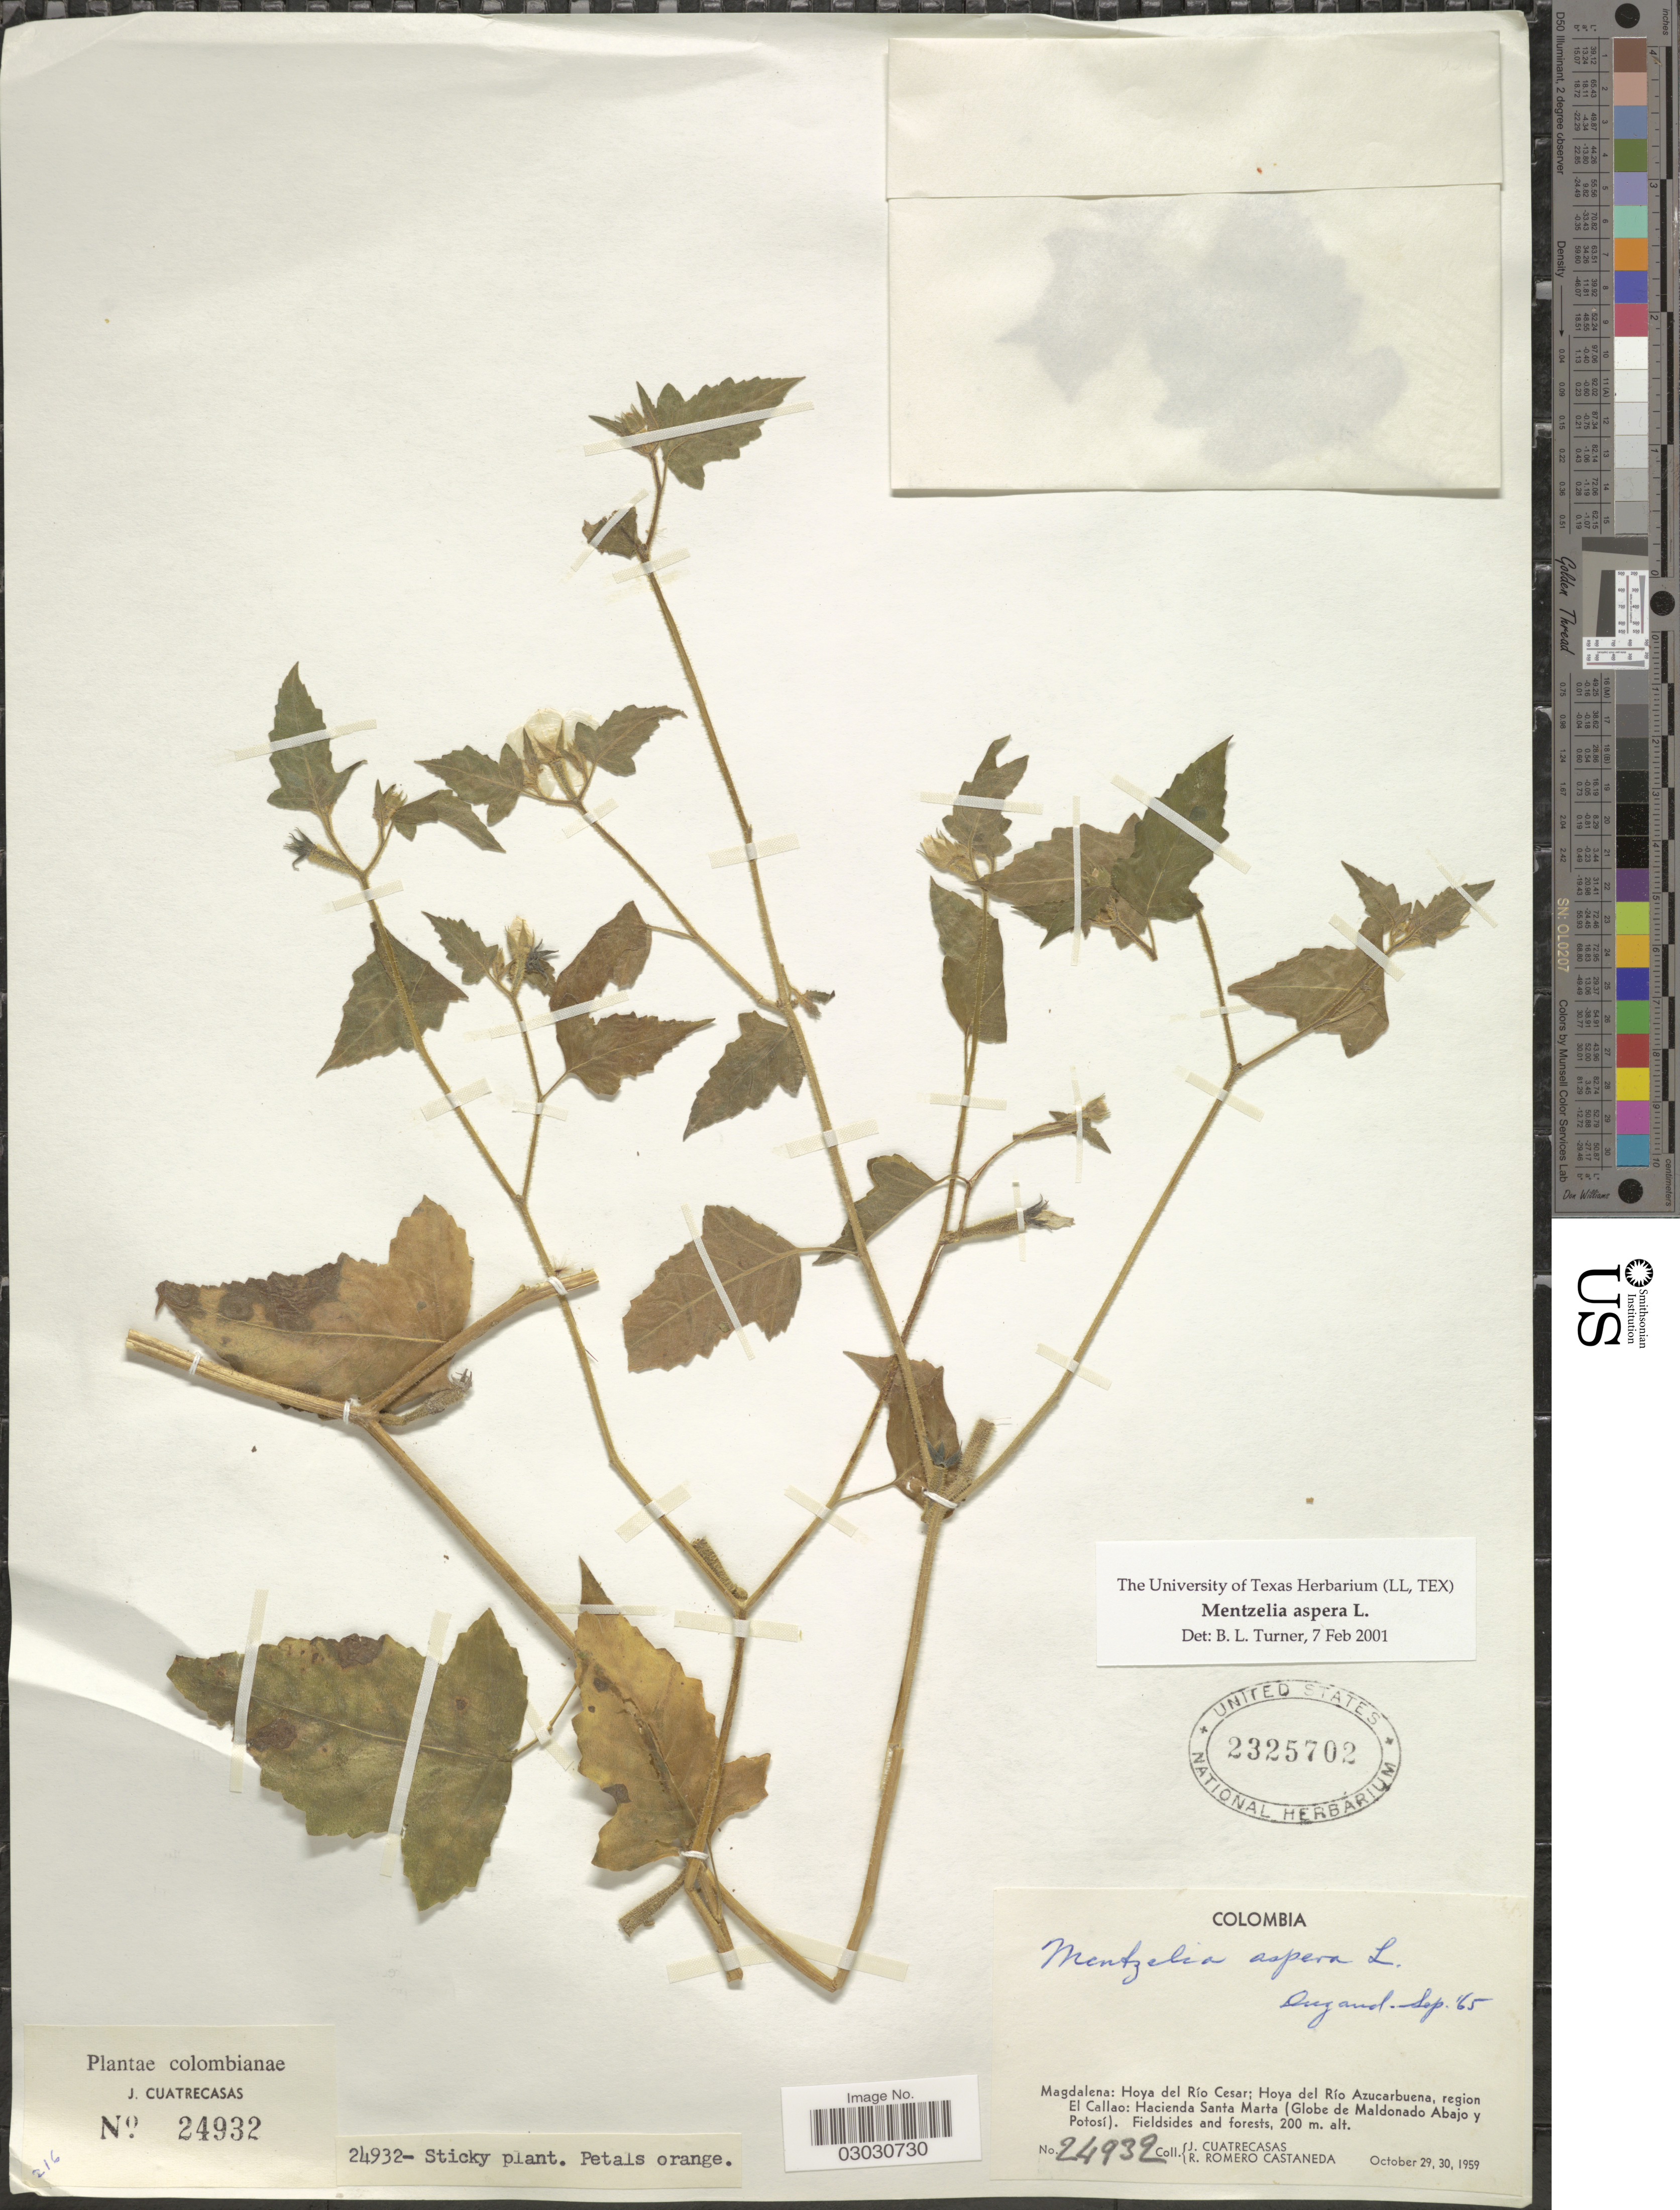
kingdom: Plantae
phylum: Tracheophyta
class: Magnoliopsida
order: Cornales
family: Loasaceae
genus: Mentzelia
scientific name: Mentzelia aspera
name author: L.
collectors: J. Cuatrecasas & R. Romero Castañeda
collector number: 24932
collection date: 1959-10-29/1959-10-30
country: Colombia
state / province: Magdalena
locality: Hoya del Río Cesar; Hoya del Río Azucarbuena, region El Callao: Hacienda Santa Marta (Globe de Maldonado Abajo y Potosí).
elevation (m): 200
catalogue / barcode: US 2325702